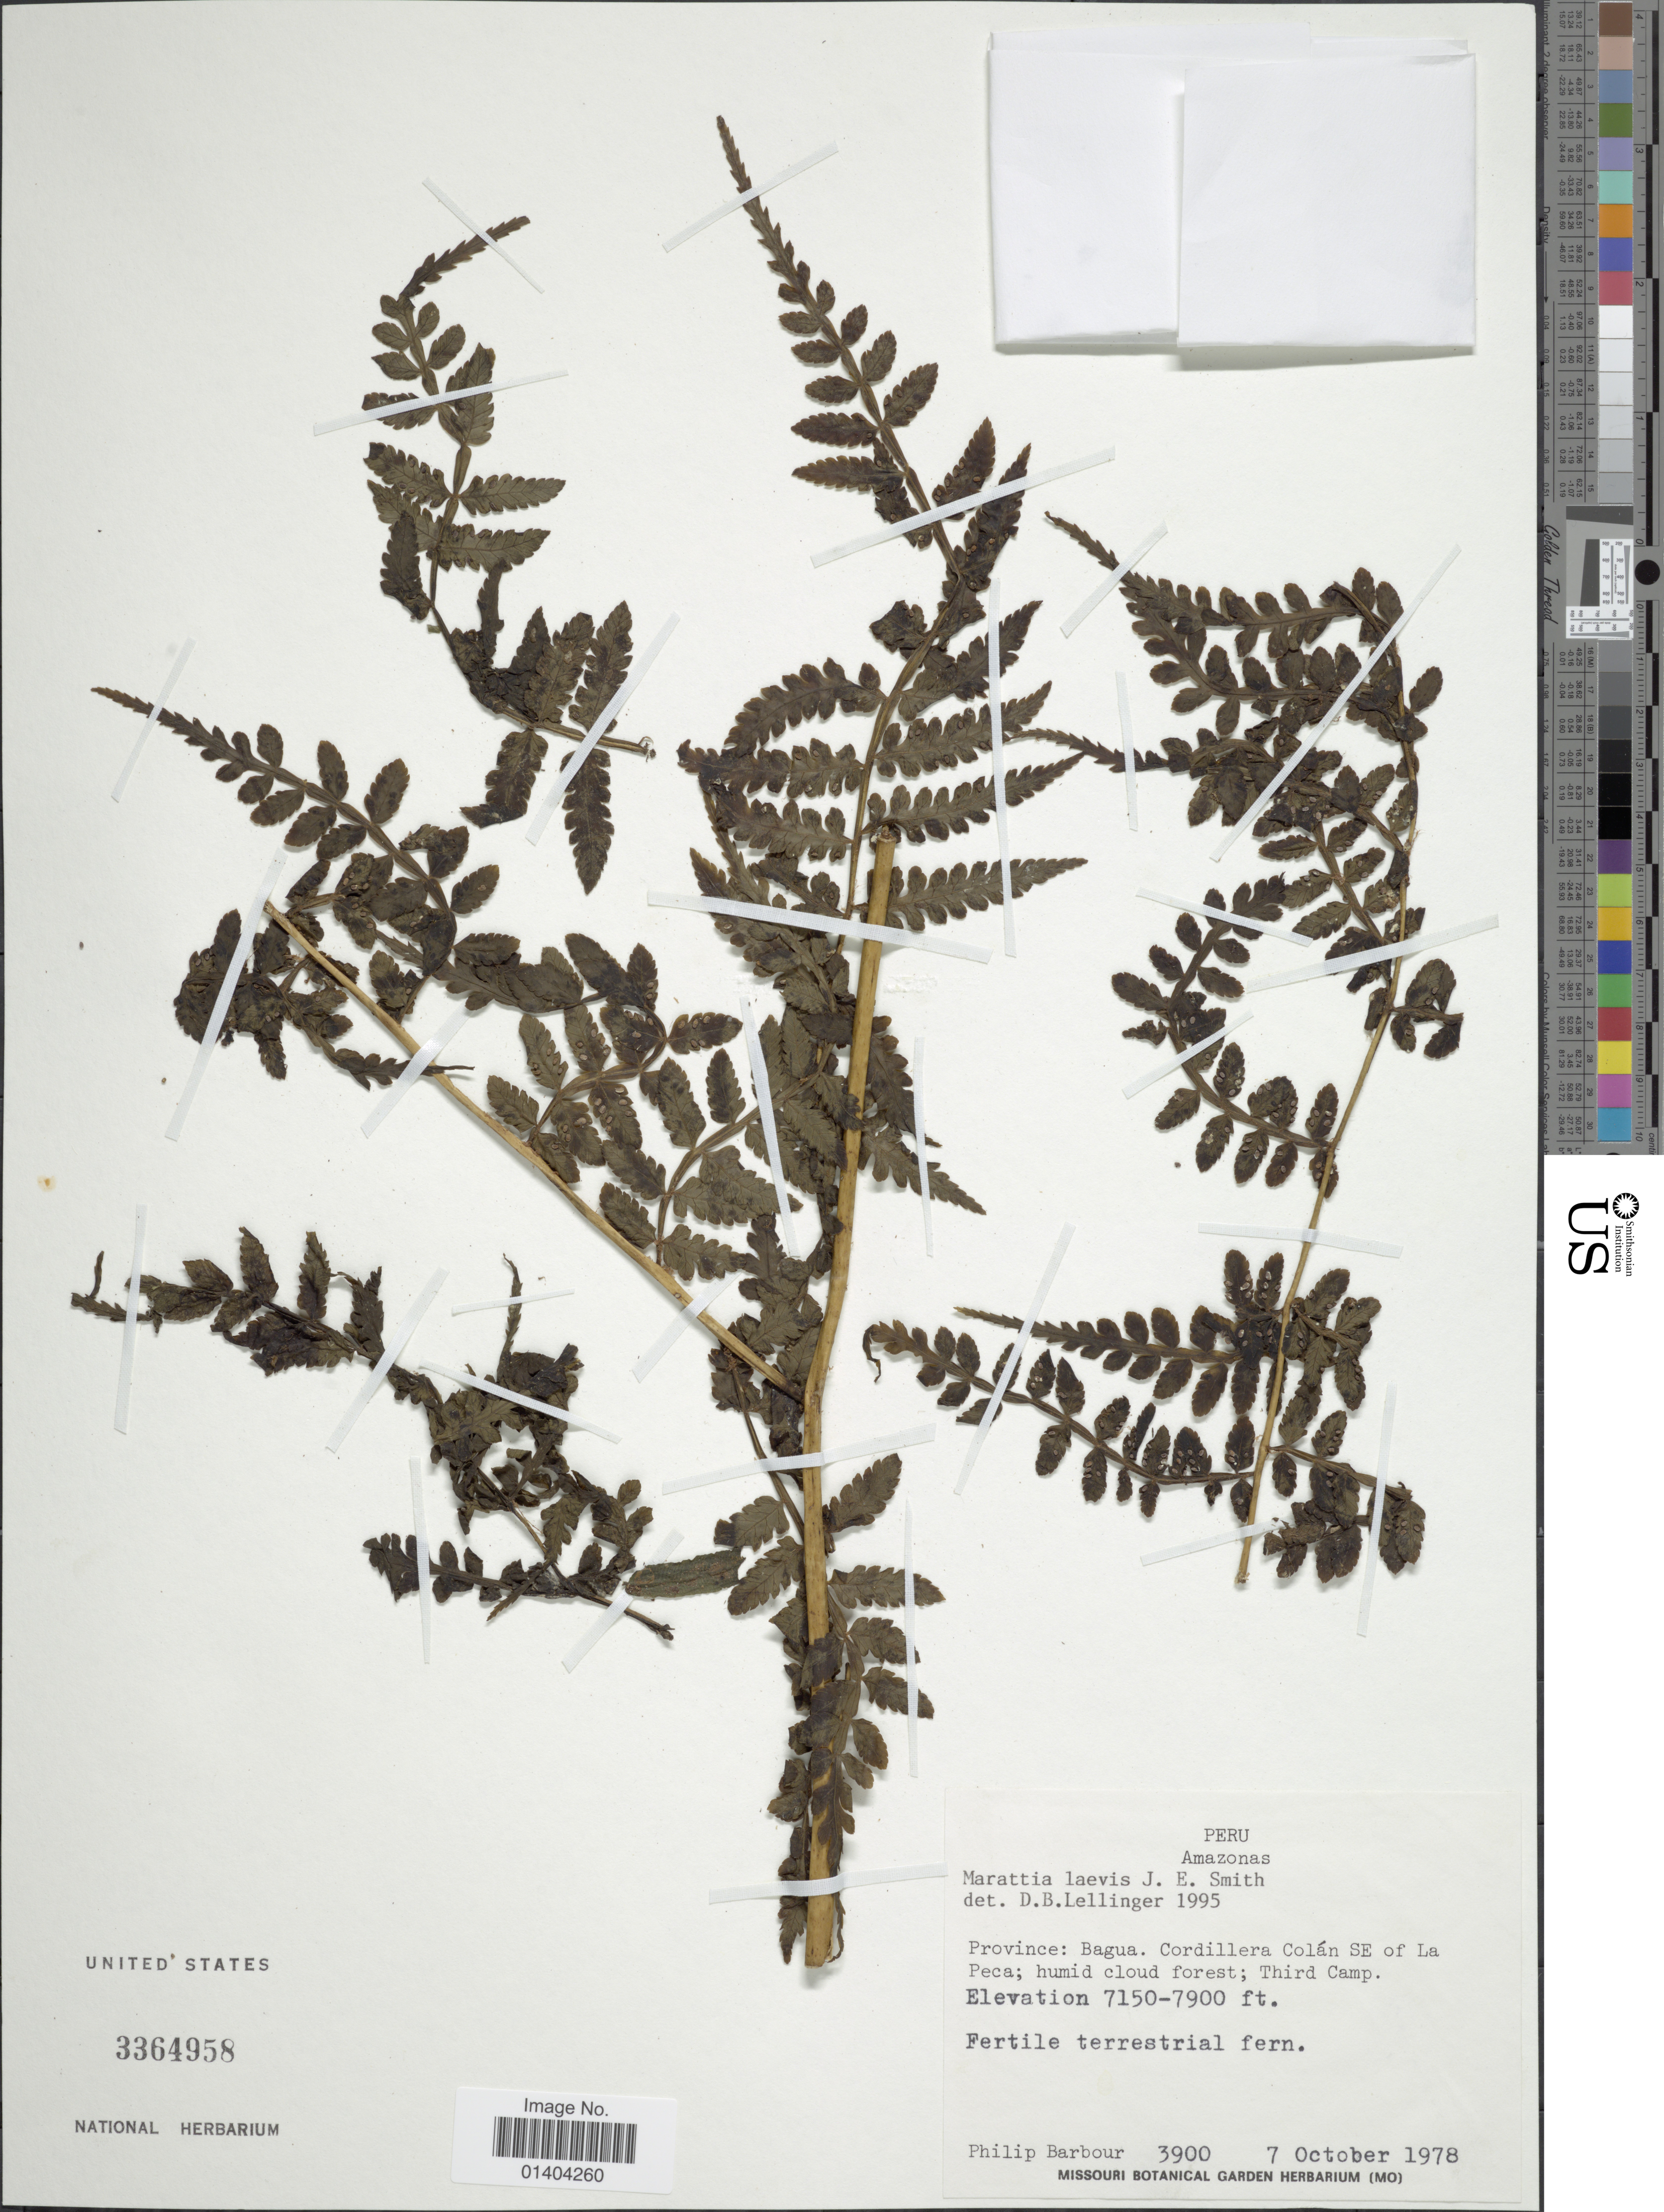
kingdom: Plantae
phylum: Tracheophyta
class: Polypodiopsida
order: Marattiales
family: Marattiaceae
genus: Marattia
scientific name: Marattia laevis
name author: Sm.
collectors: P. Barbour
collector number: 3900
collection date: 1978-10-07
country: Peru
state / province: Amazonas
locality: Province Bagua. Cordillera Colán SE of La Peca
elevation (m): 2179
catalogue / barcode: US 3364958